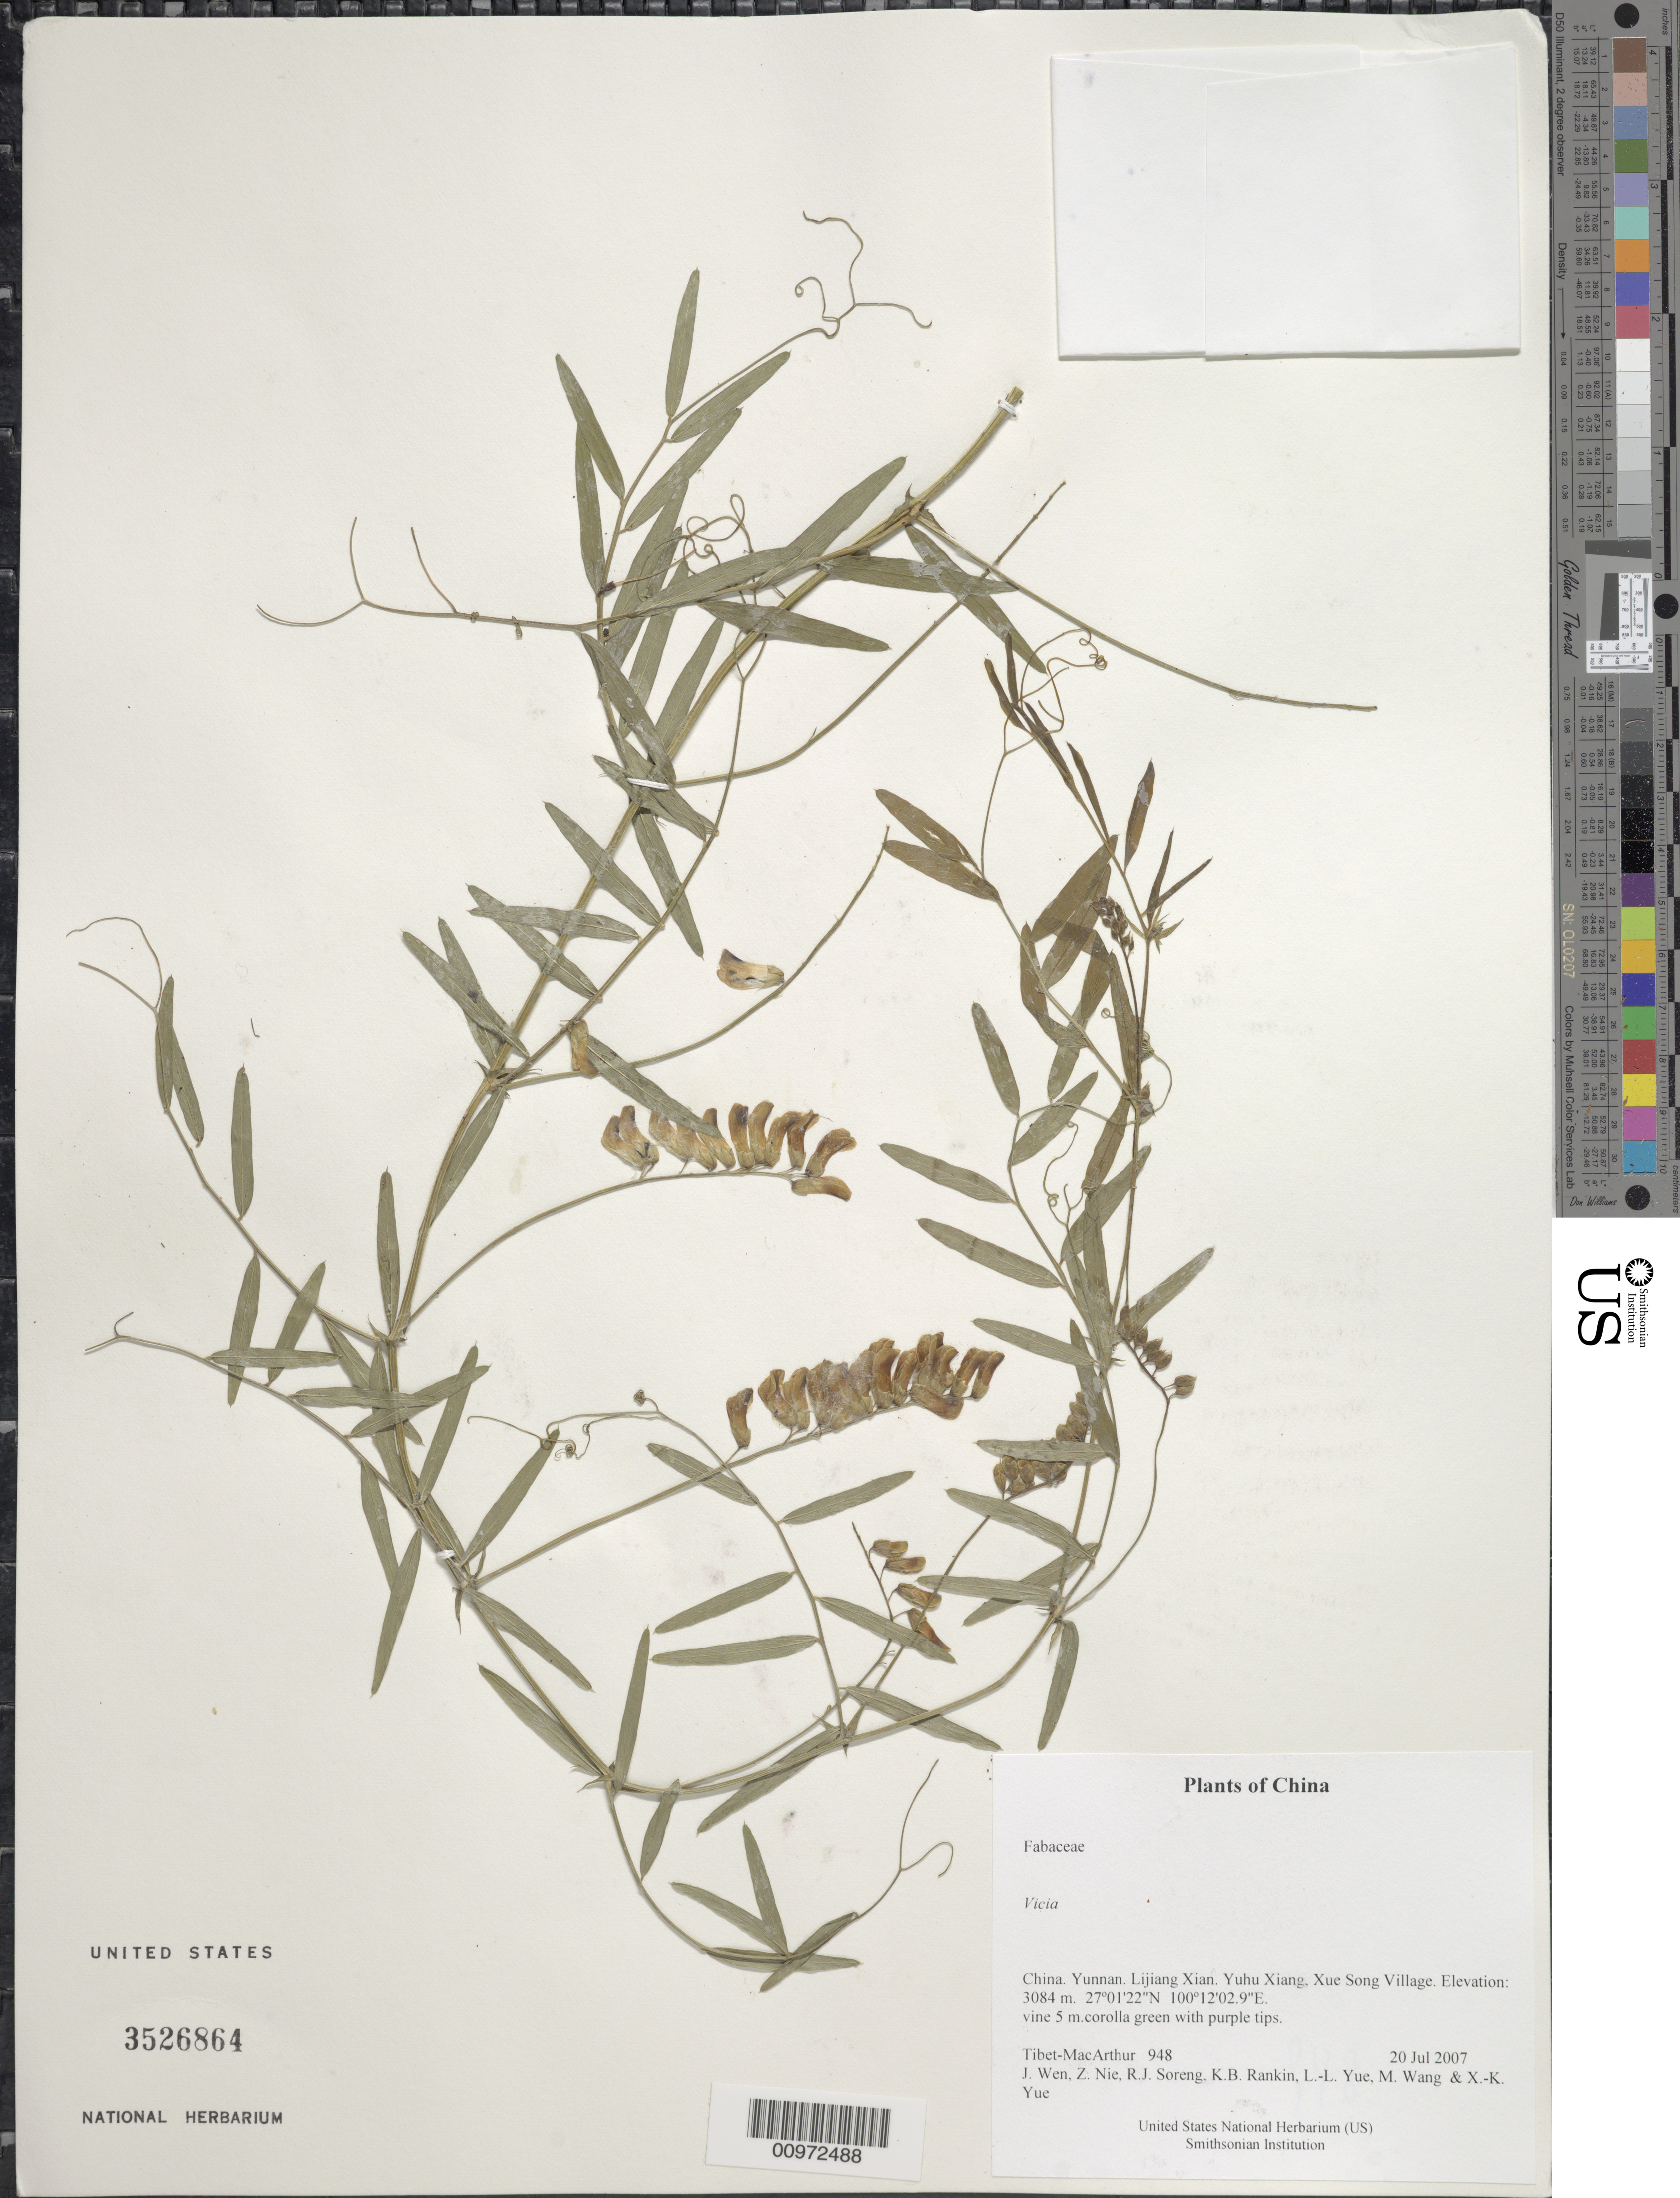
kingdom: Plantae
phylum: Tracheophyta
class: Magnoliopsida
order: Fabales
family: Fabaceae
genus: Vicia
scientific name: Vicia sp.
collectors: Tibet-MacArthur, J. Wen, Z. Nie, R. J. Soreng, K. Rankin, L. Yue, M. Wang & X. Yue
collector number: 948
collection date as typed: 20 Jul 2007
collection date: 2007-07-20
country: China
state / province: Yunnan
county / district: Lijiang Xian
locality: Yuhu Xiang, Xue Song Village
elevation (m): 3084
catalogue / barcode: US 3526864